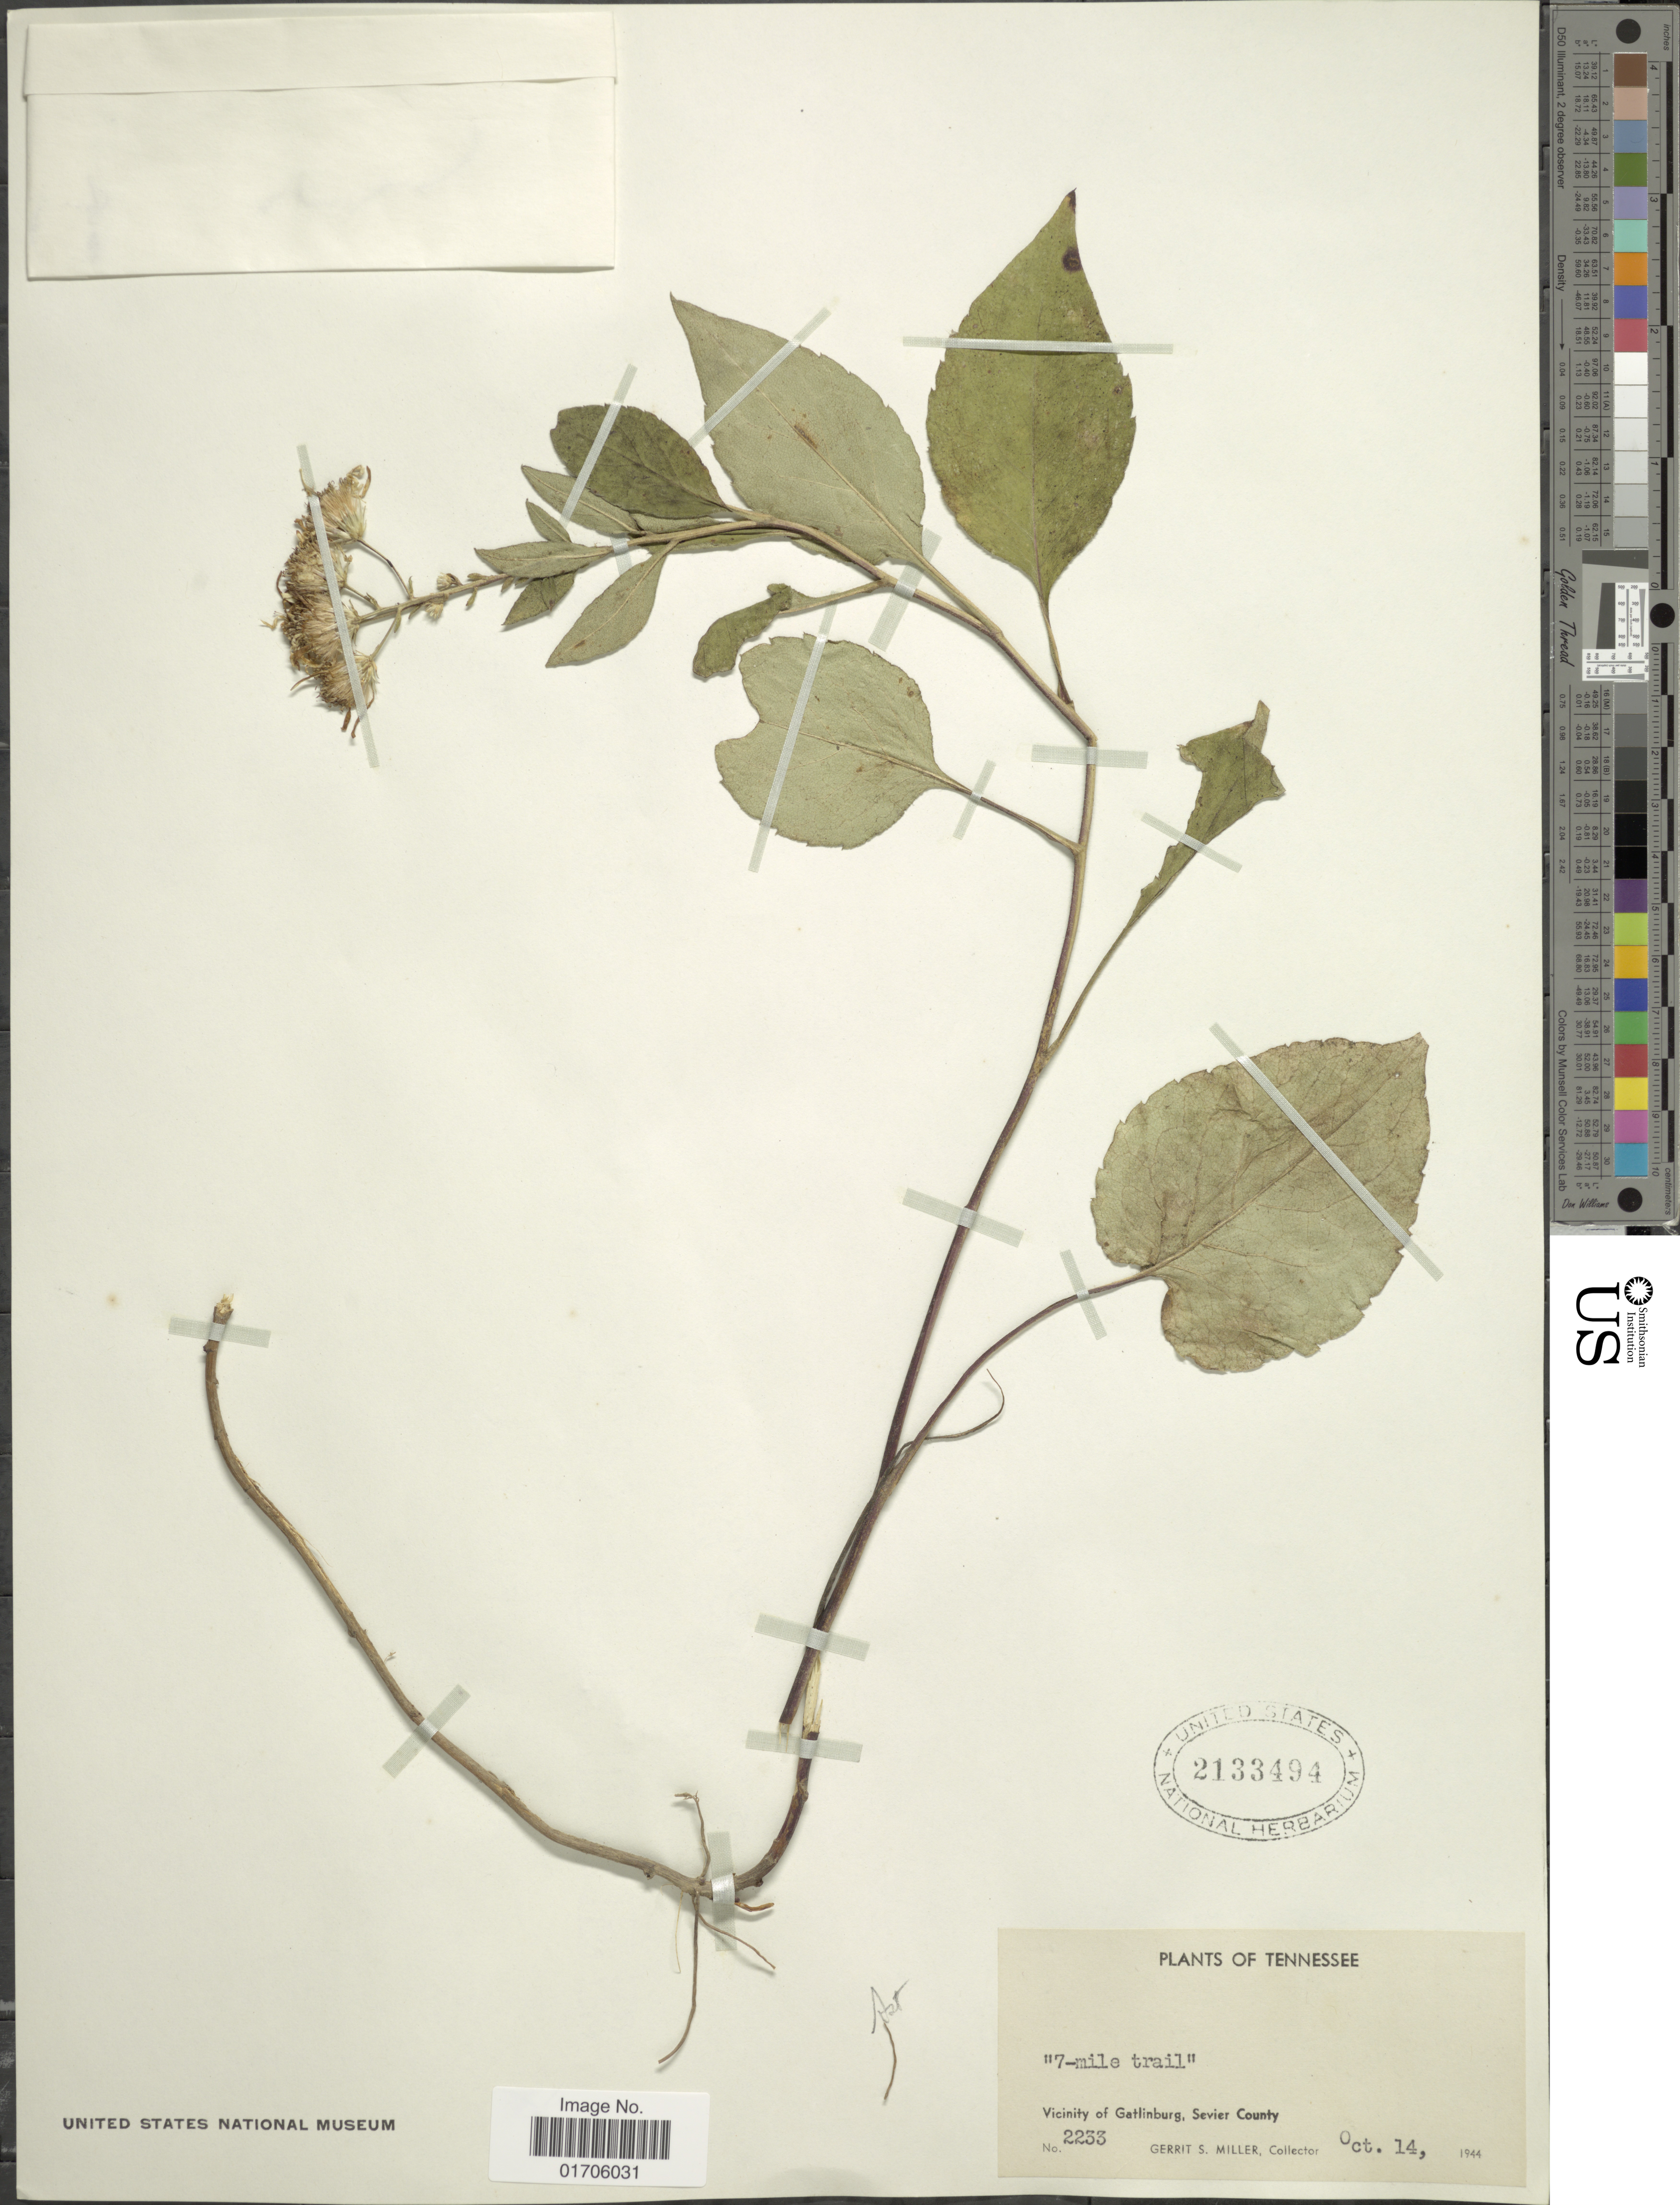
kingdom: Plantae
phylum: Tracheophyta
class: Magnoliopsida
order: Asterales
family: Asteraceae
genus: Eurybia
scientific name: Eurybia sp.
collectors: G. S. Miller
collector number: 2233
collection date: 1944-10-14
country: United States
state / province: Tennessee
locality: Tennessee. "7-mile trail". Vicinity of Gatlinburg, Sevier County.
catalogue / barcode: US 2133494